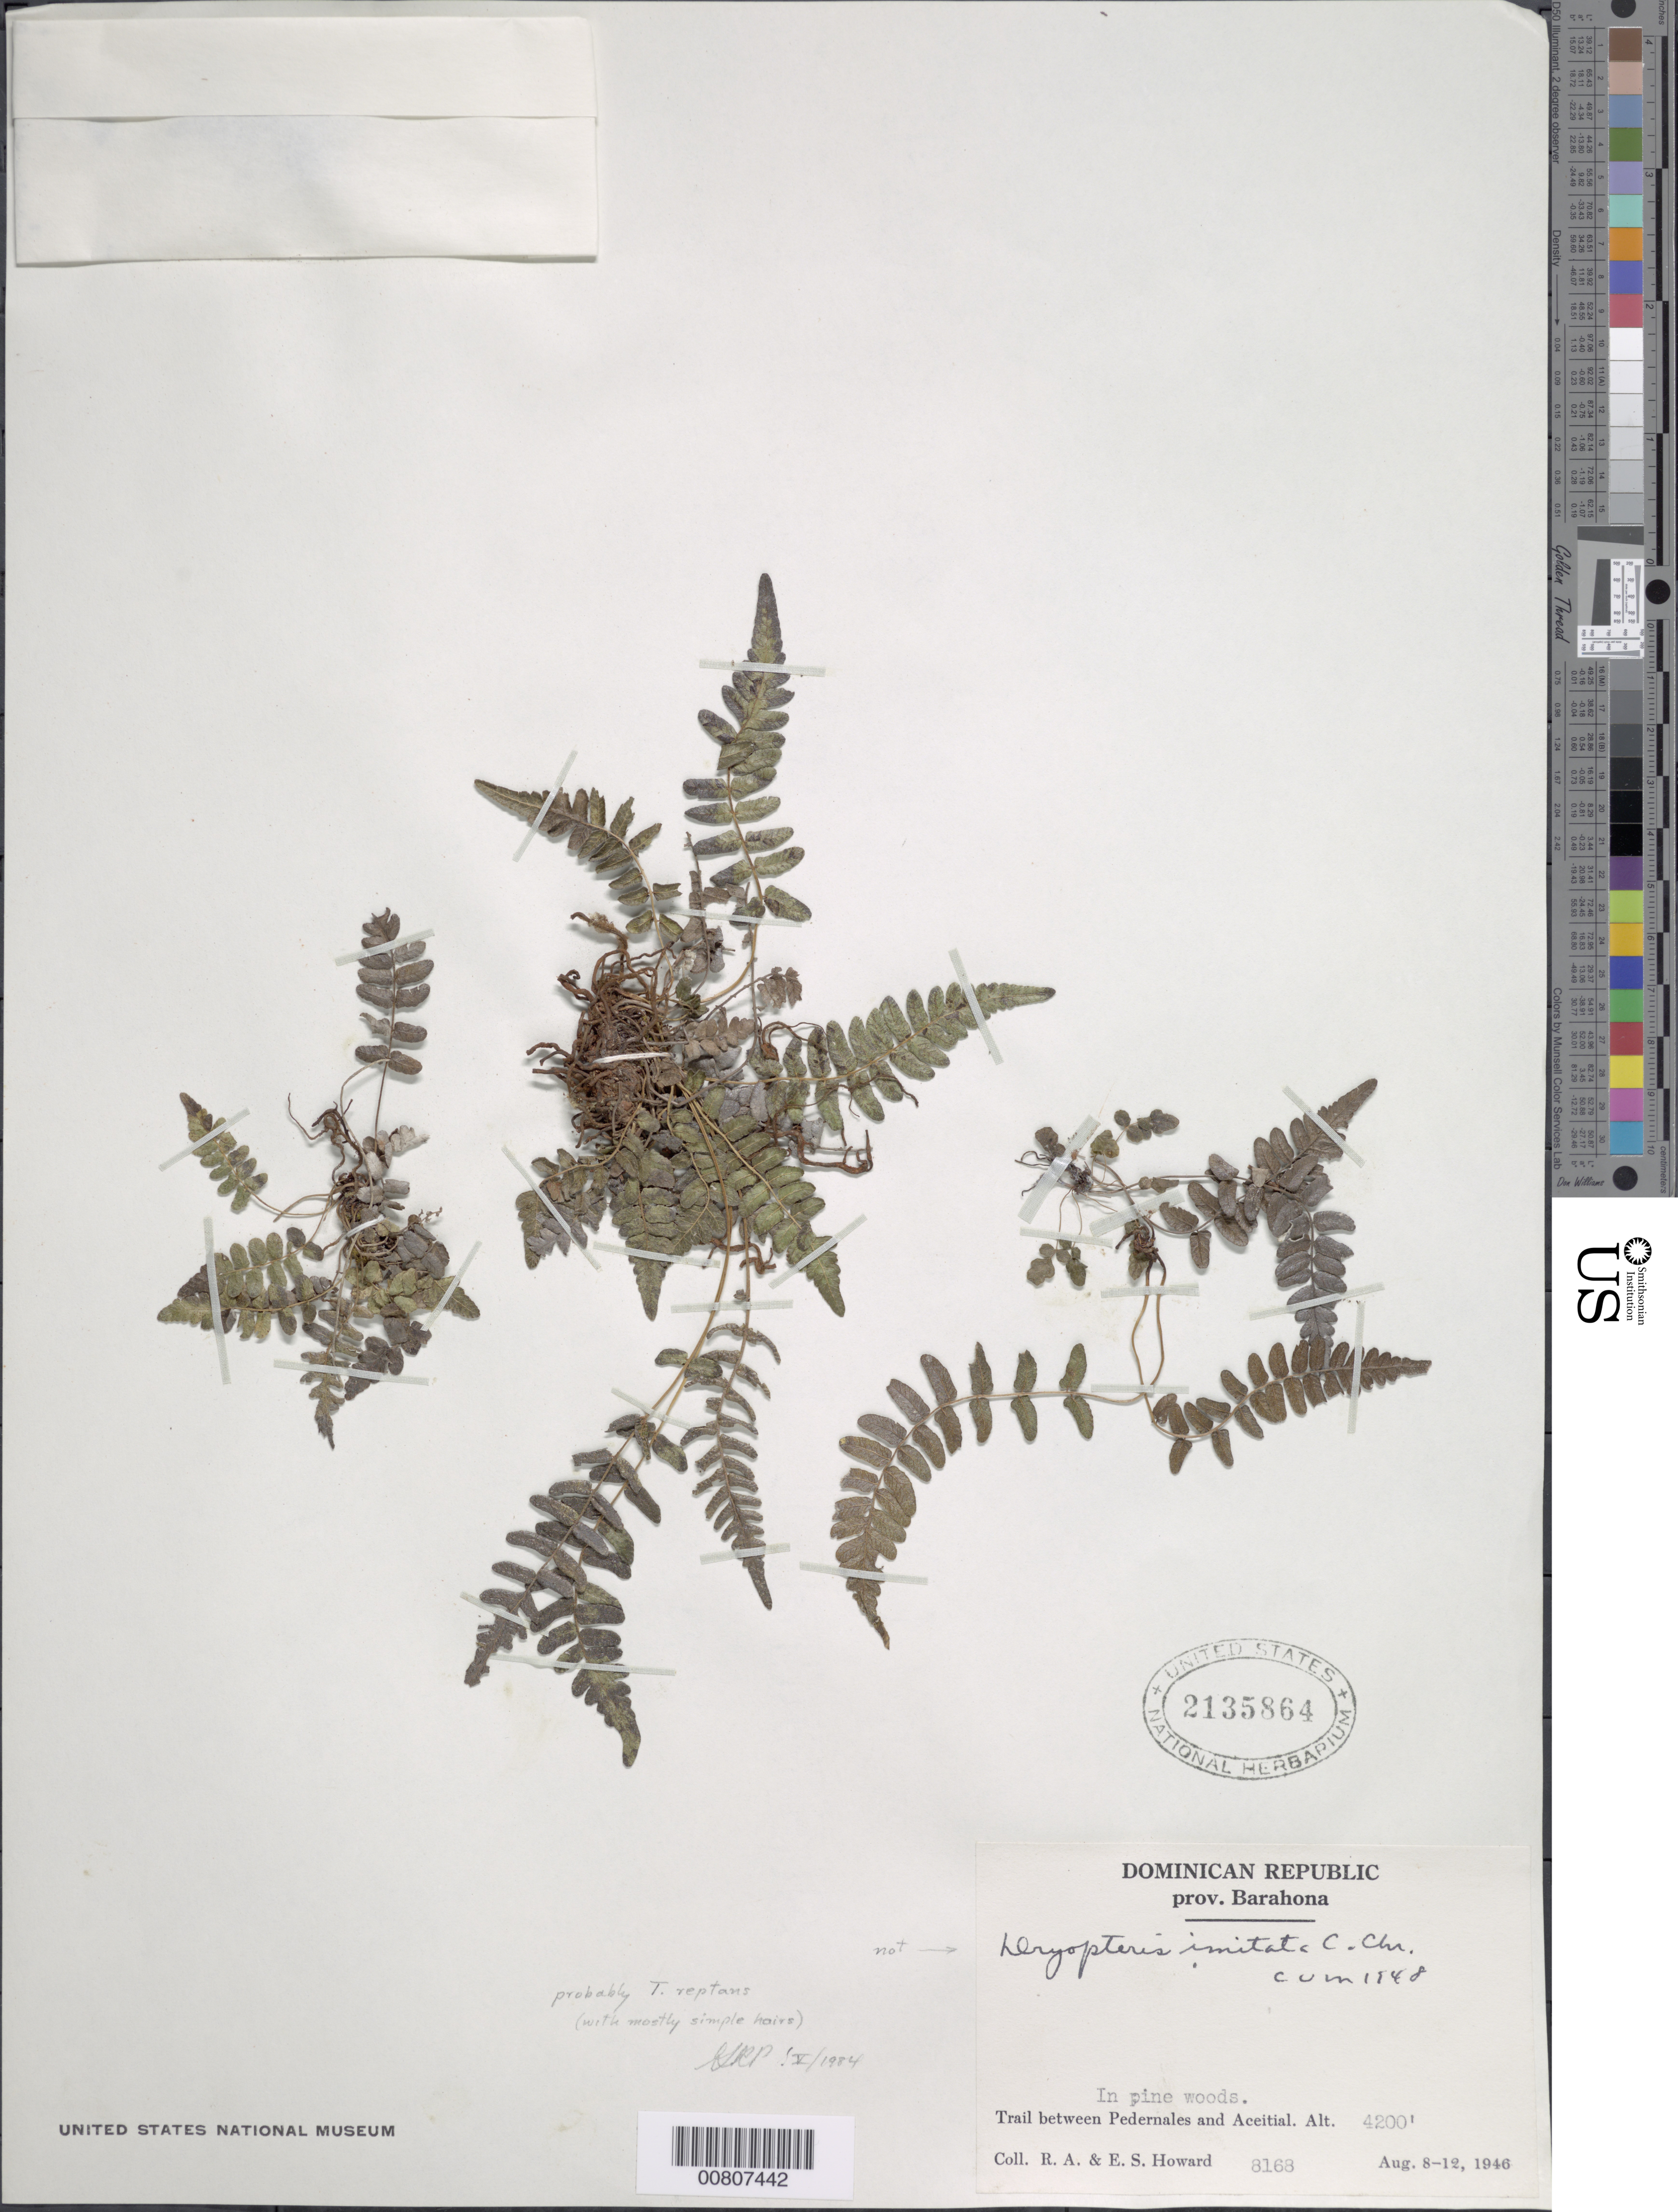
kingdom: Plantae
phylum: Tracheophyta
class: Polypodiopsida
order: Polypodiales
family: Thelypteridaceae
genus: Goniopteris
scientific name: Goniopteris reptans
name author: (J.F. Gmel.) C. Presl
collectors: R. A. Howard & E. S. Howard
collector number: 8168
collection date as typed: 08 Aug 1946 to 12 Aug 1946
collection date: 1946-08-08/1946-08-12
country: Dominican Republic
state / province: Barahona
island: Hispaniola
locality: Pedernales to Aceitial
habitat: Pine woods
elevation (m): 1280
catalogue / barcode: US 2135864